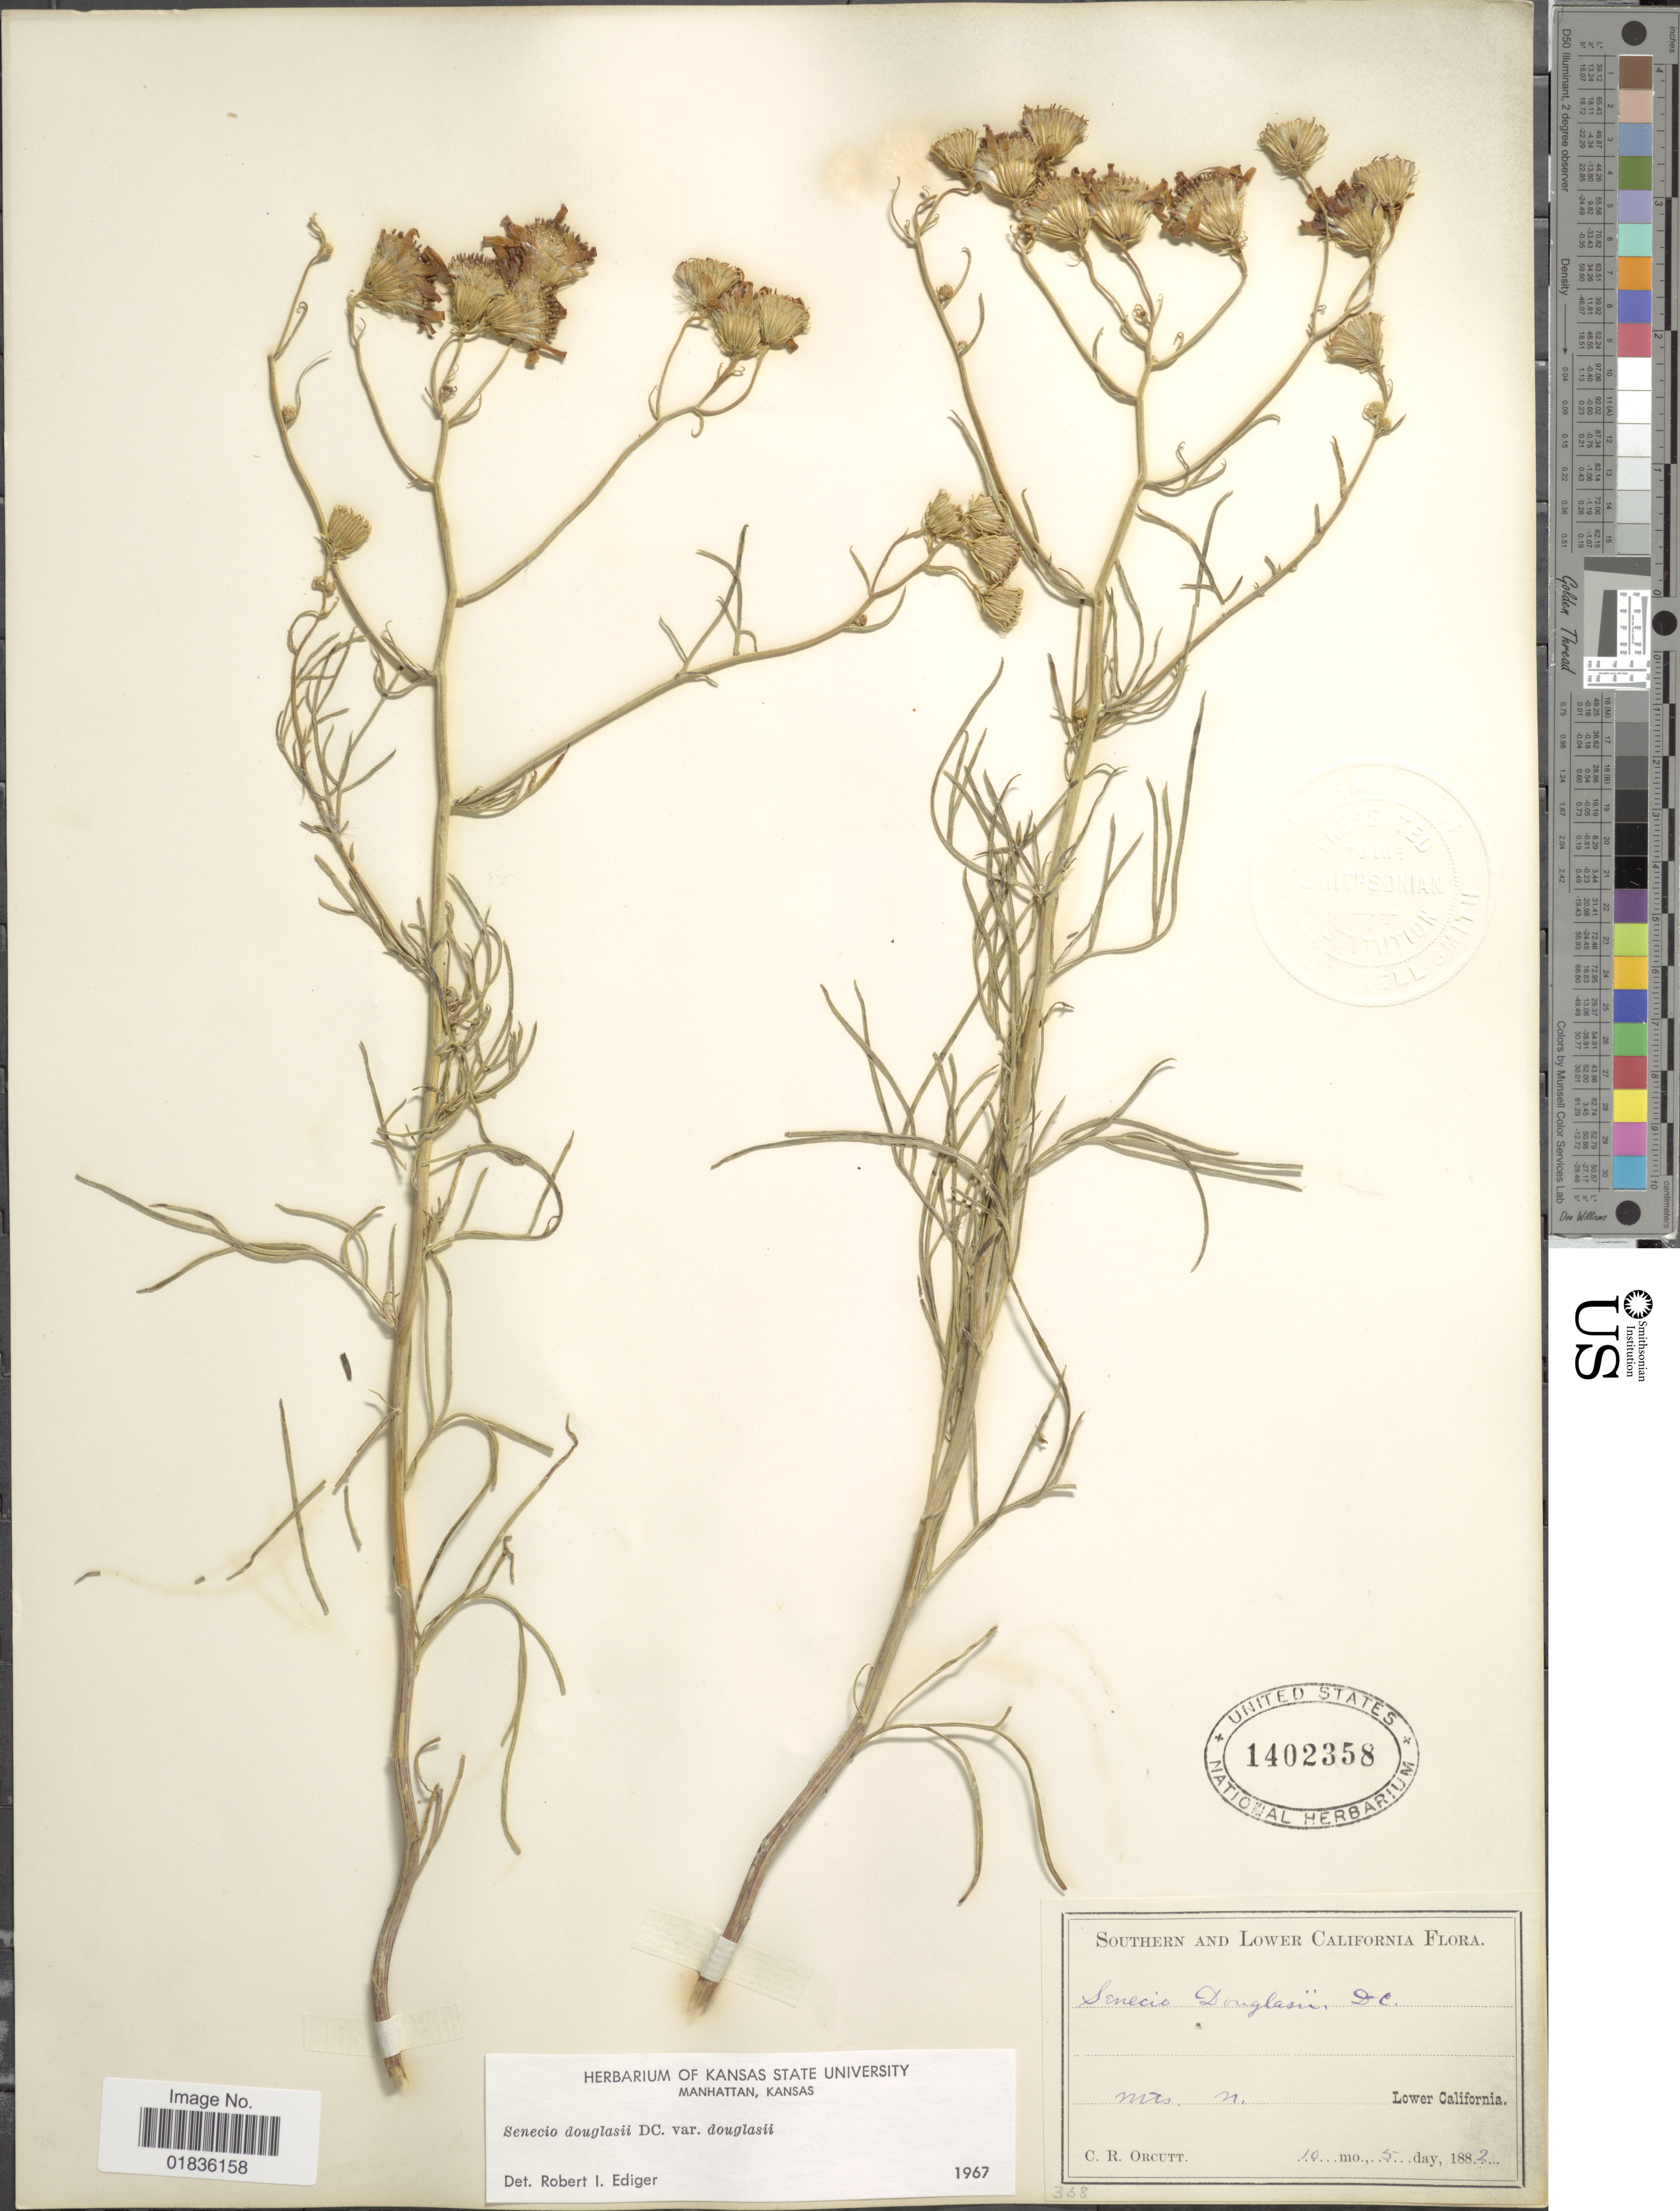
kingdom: Plantae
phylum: Tracheophyta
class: Magnoliopsida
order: Asterales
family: Asteraceae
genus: Senecio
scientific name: Senecio flaccidus var. douglasii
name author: (DC.) B.L. Turner & T.M. Barkley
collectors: C. R. Orcutt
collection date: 1882-10-05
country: Mexico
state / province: Baja California Norte / Baja California Sur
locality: Mts. N,, Lower California.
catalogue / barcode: US 1402358